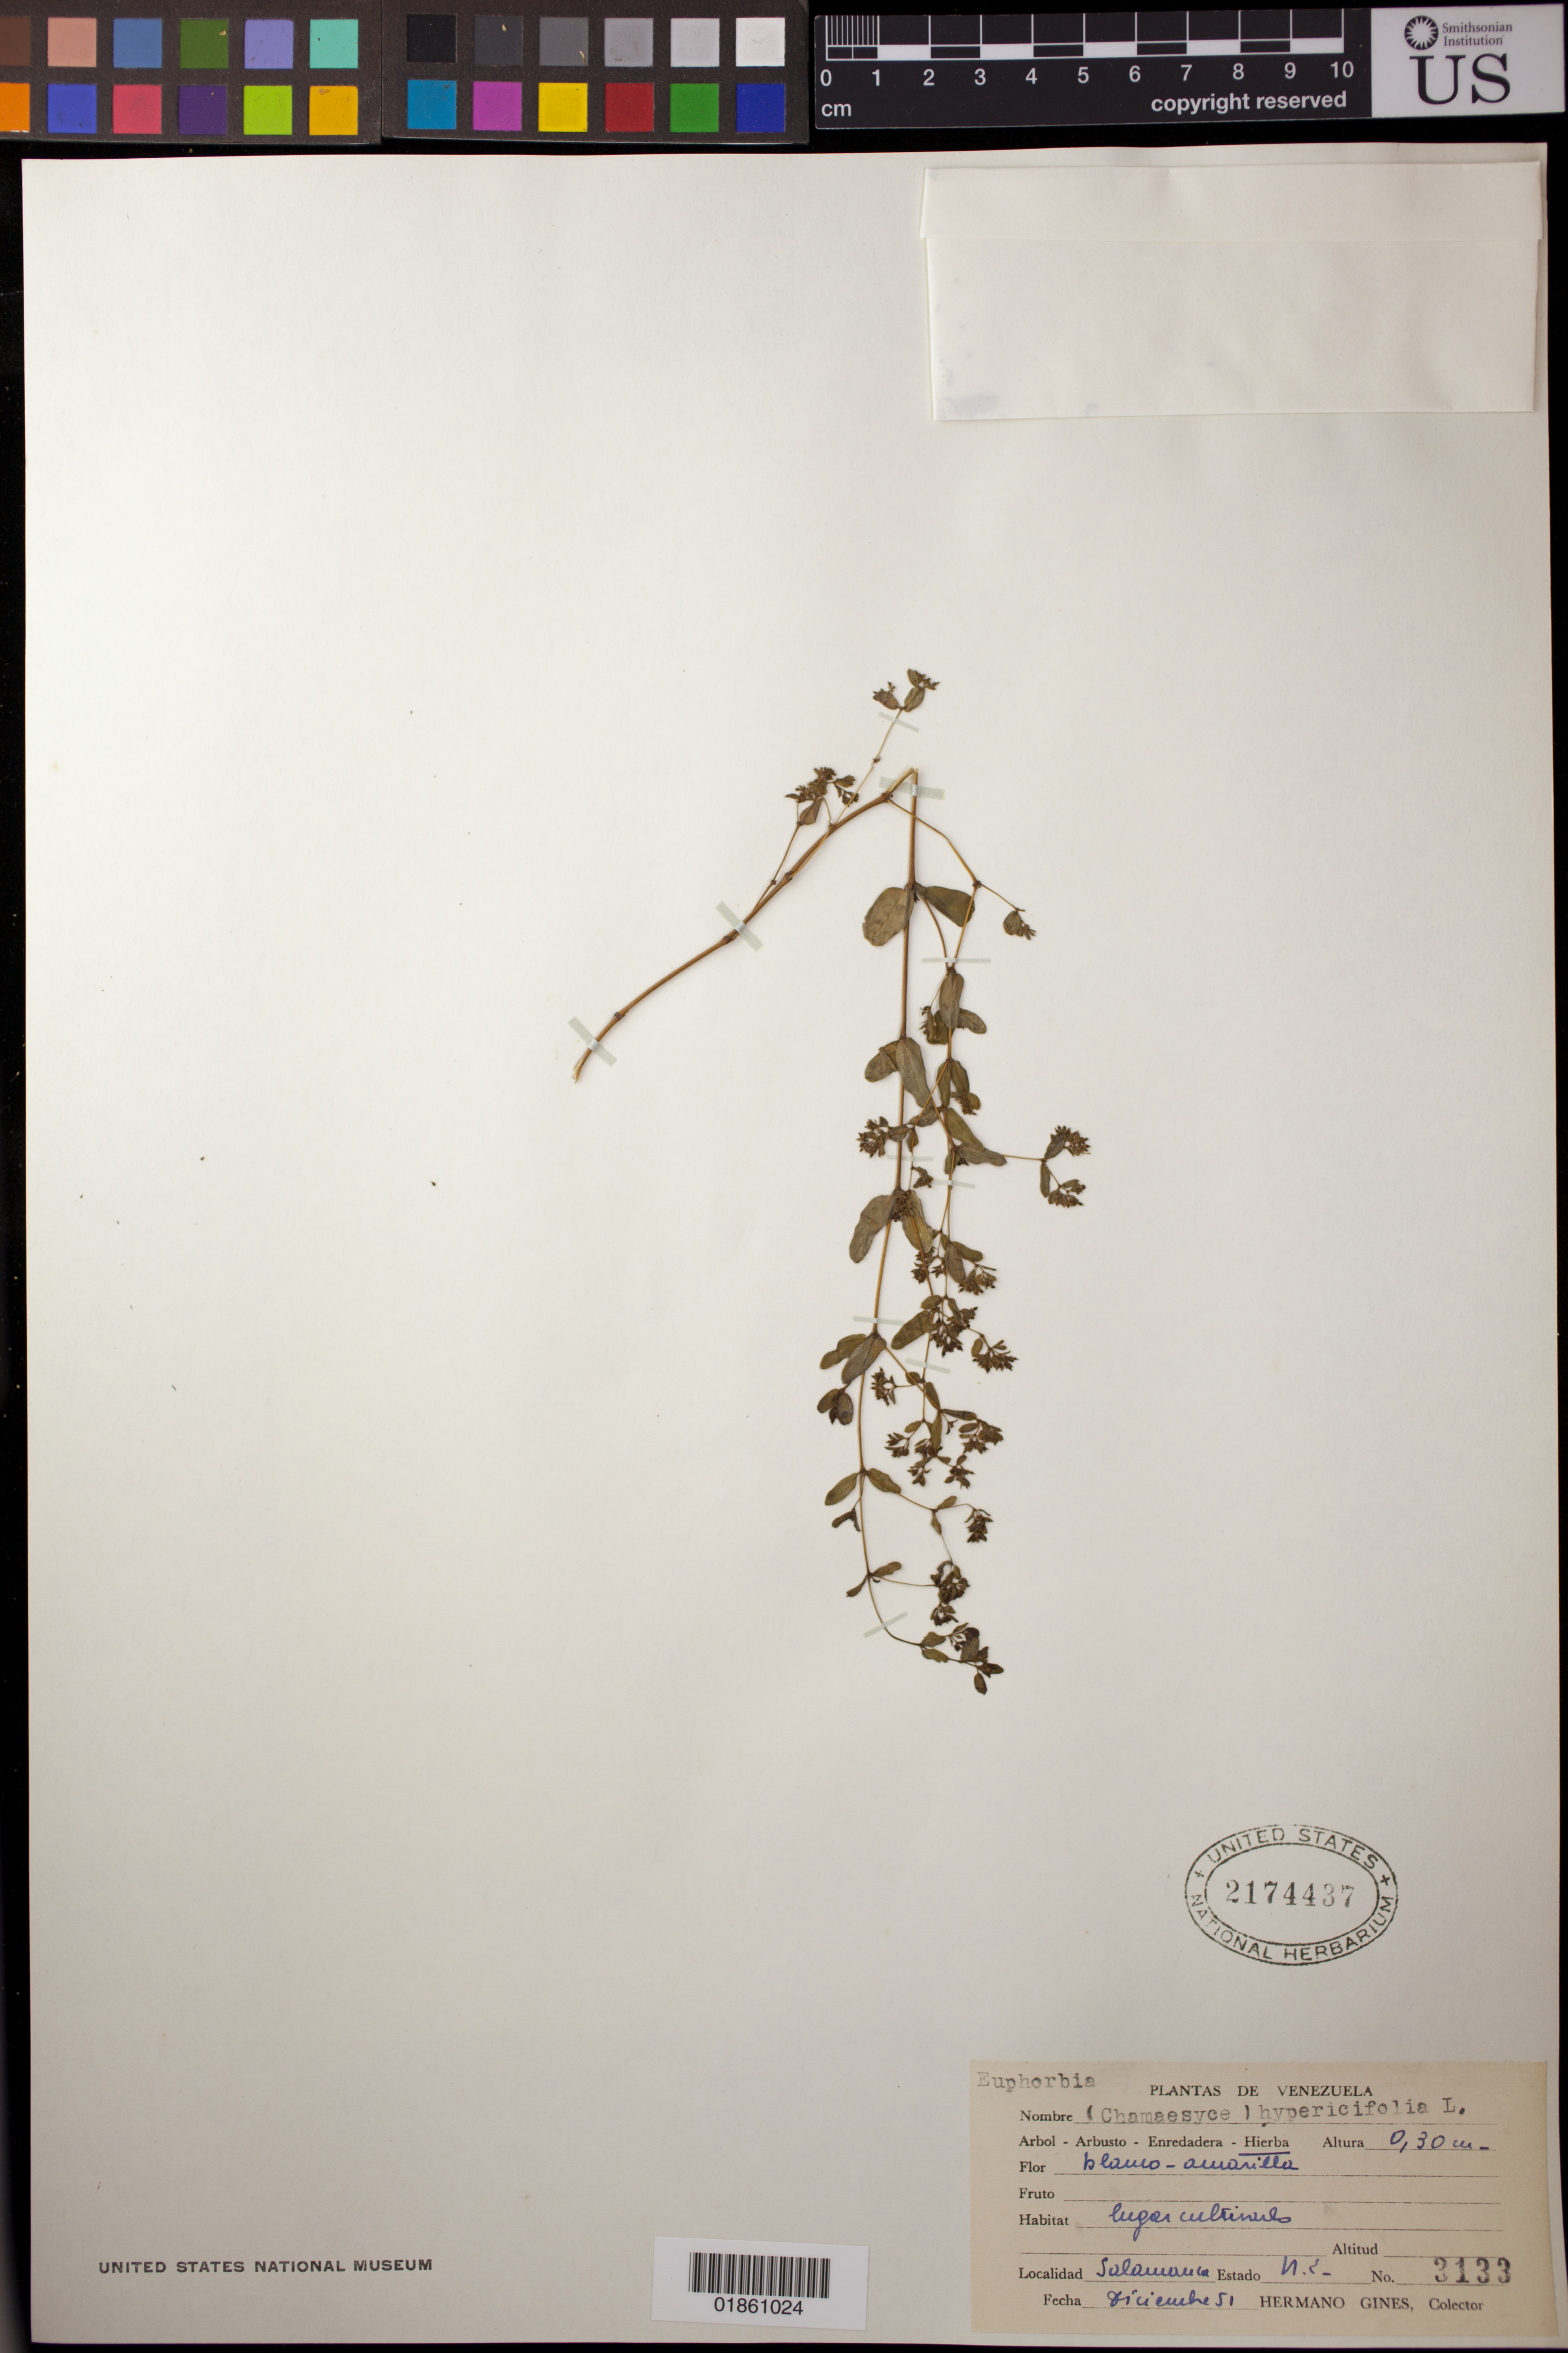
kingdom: Plantae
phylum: Tracheophyta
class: Magnoliopsida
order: Malpighiales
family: Euphorbiaceae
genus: Euphorbia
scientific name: Euphorbia hypericifolia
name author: L.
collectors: Bro. Gines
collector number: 3133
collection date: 1951-12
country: Venezuela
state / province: Nueva Esparta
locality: Salamanca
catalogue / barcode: US 2174437